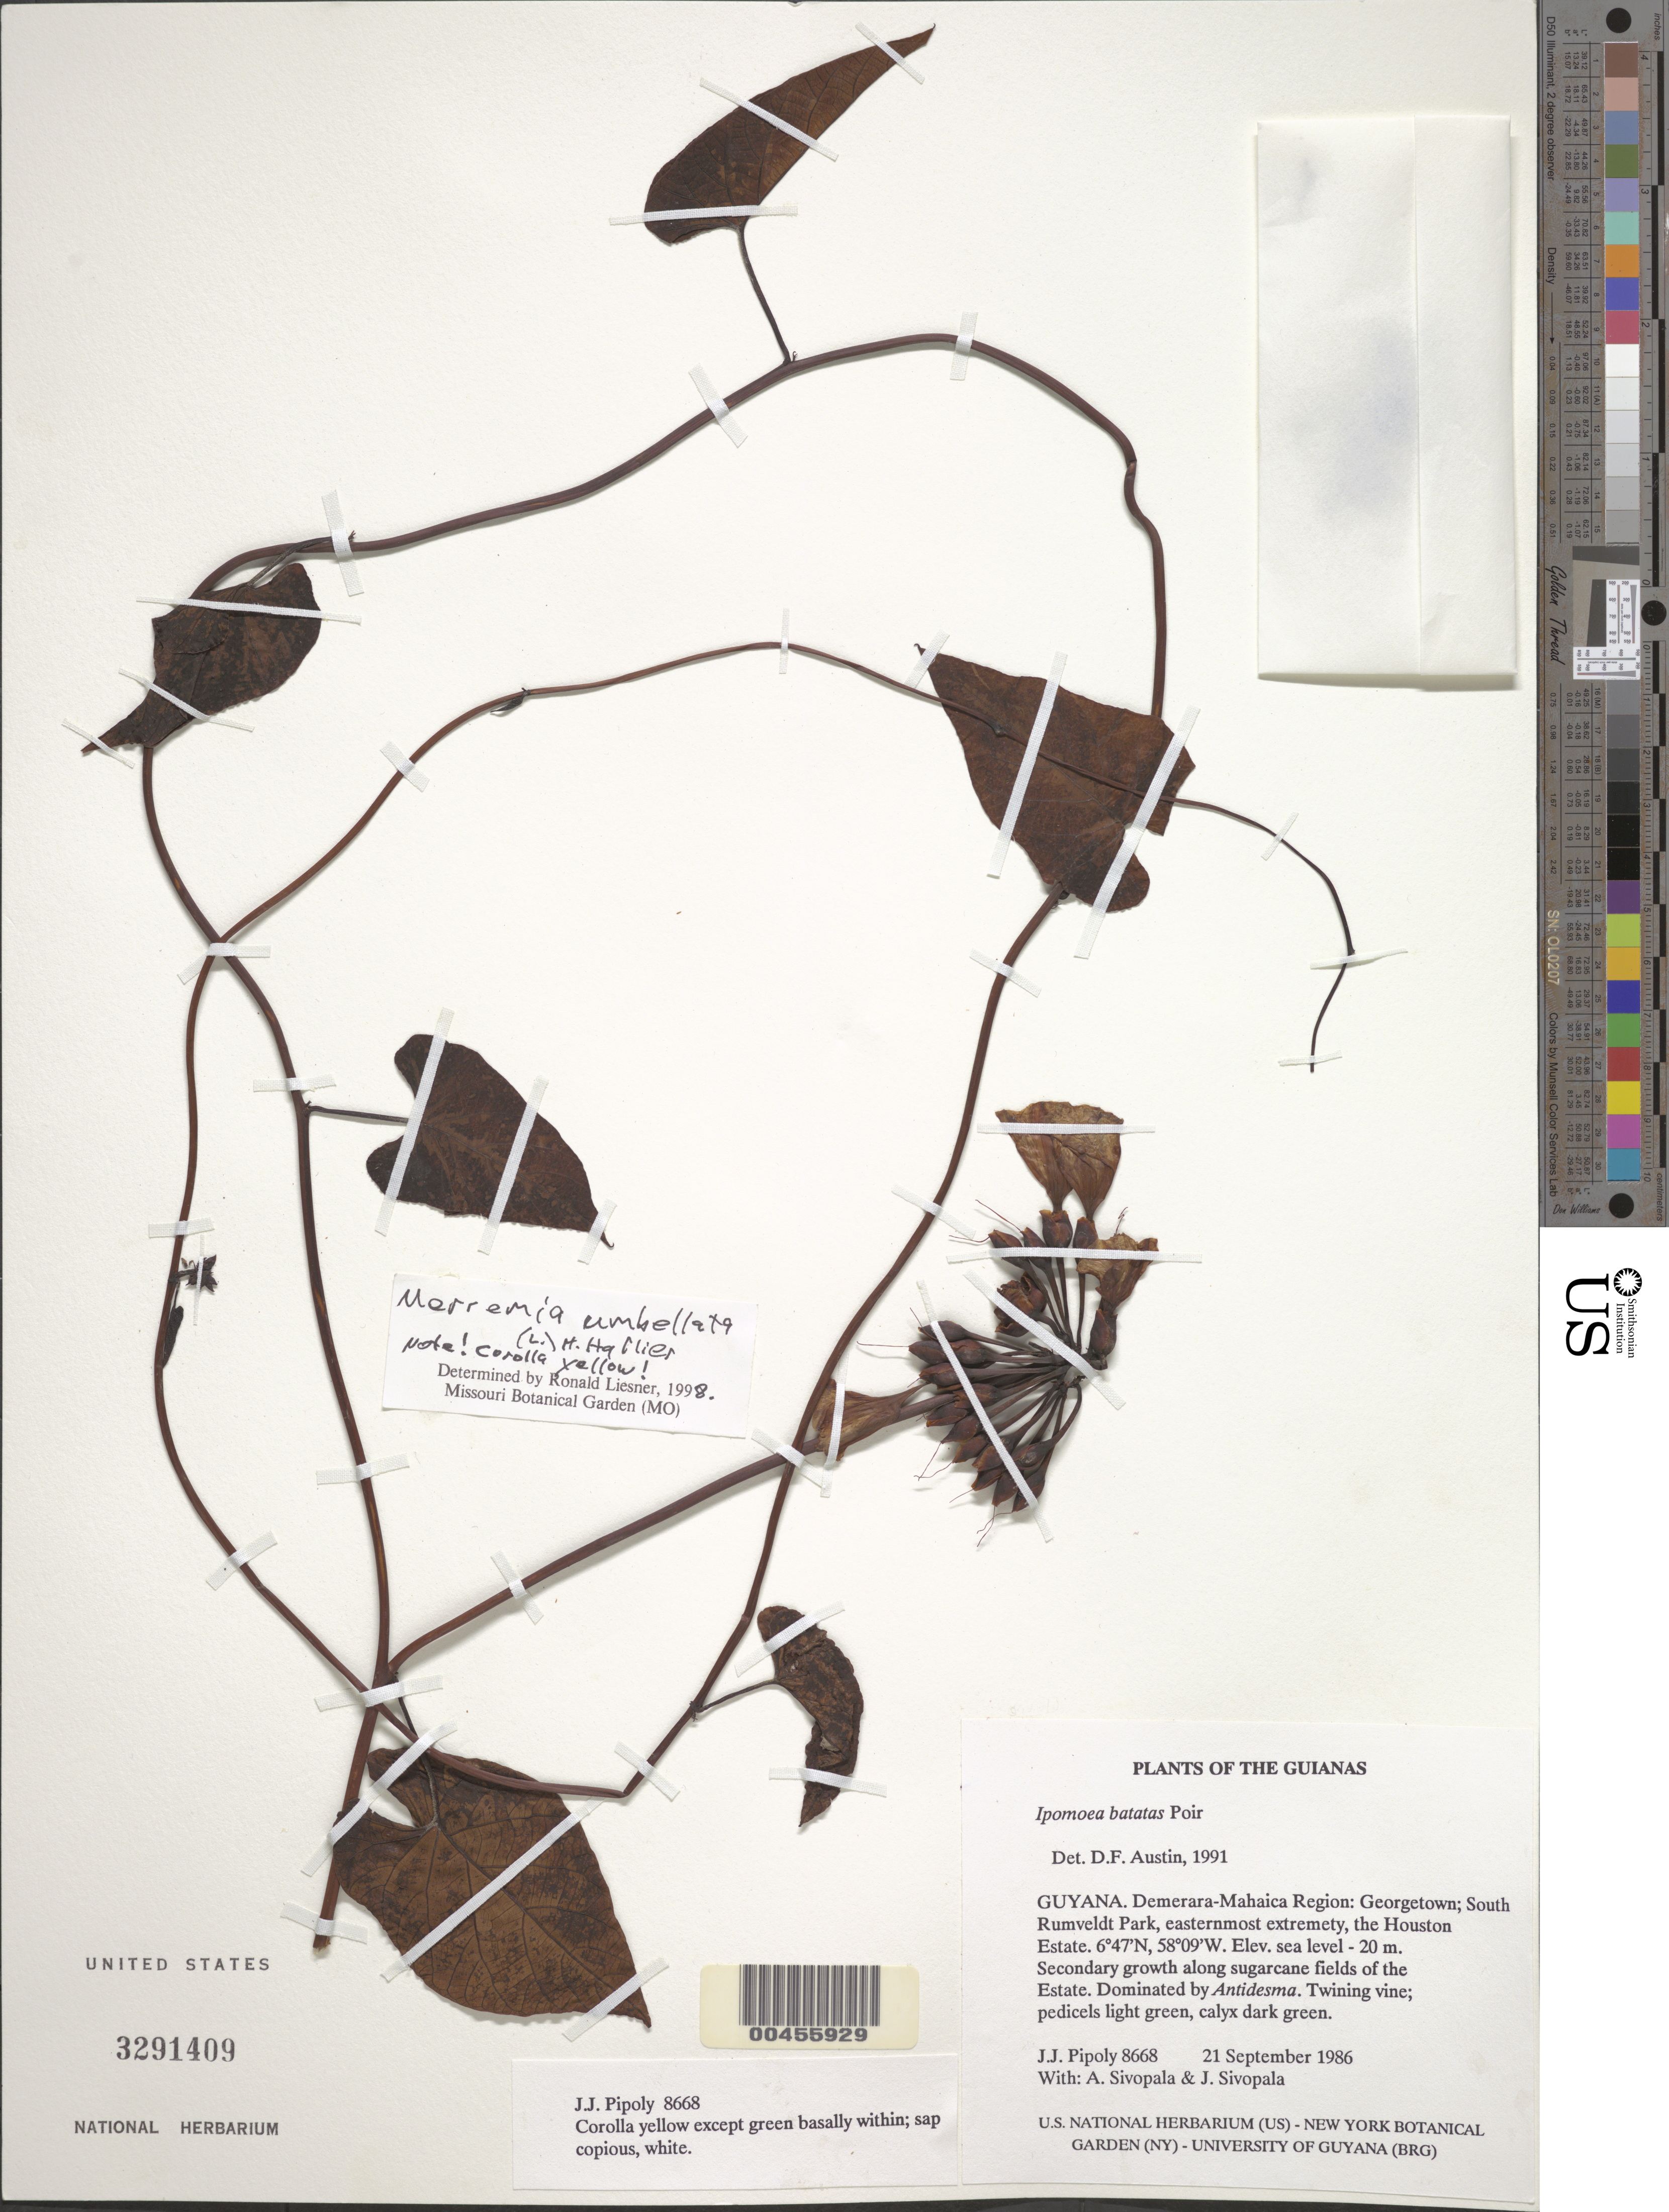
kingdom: Plantae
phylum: Tracheophyta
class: Magnoliopsida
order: Solanales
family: Convolvulaceae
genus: Camonea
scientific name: Camonea umbellata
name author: (L.) A. R. Simões & Staples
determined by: Strong, Mark T., (BOT), Smithsonian Institution - National Museum of Natural History (UNITED STATES)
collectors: J. J. Pipoly, A. Sivopala & J. Sivopala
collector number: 8668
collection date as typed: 21 September 1986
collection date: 1986-09-21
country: Guyana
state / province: Demerara-Mahaica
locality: Georgetown; South Rumveldt Park, easternmost extremety, the Houston Estate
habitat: Secondary growth along sugarcane fields of the Estate. Dominated by Antidesma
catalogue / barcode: US 3291409